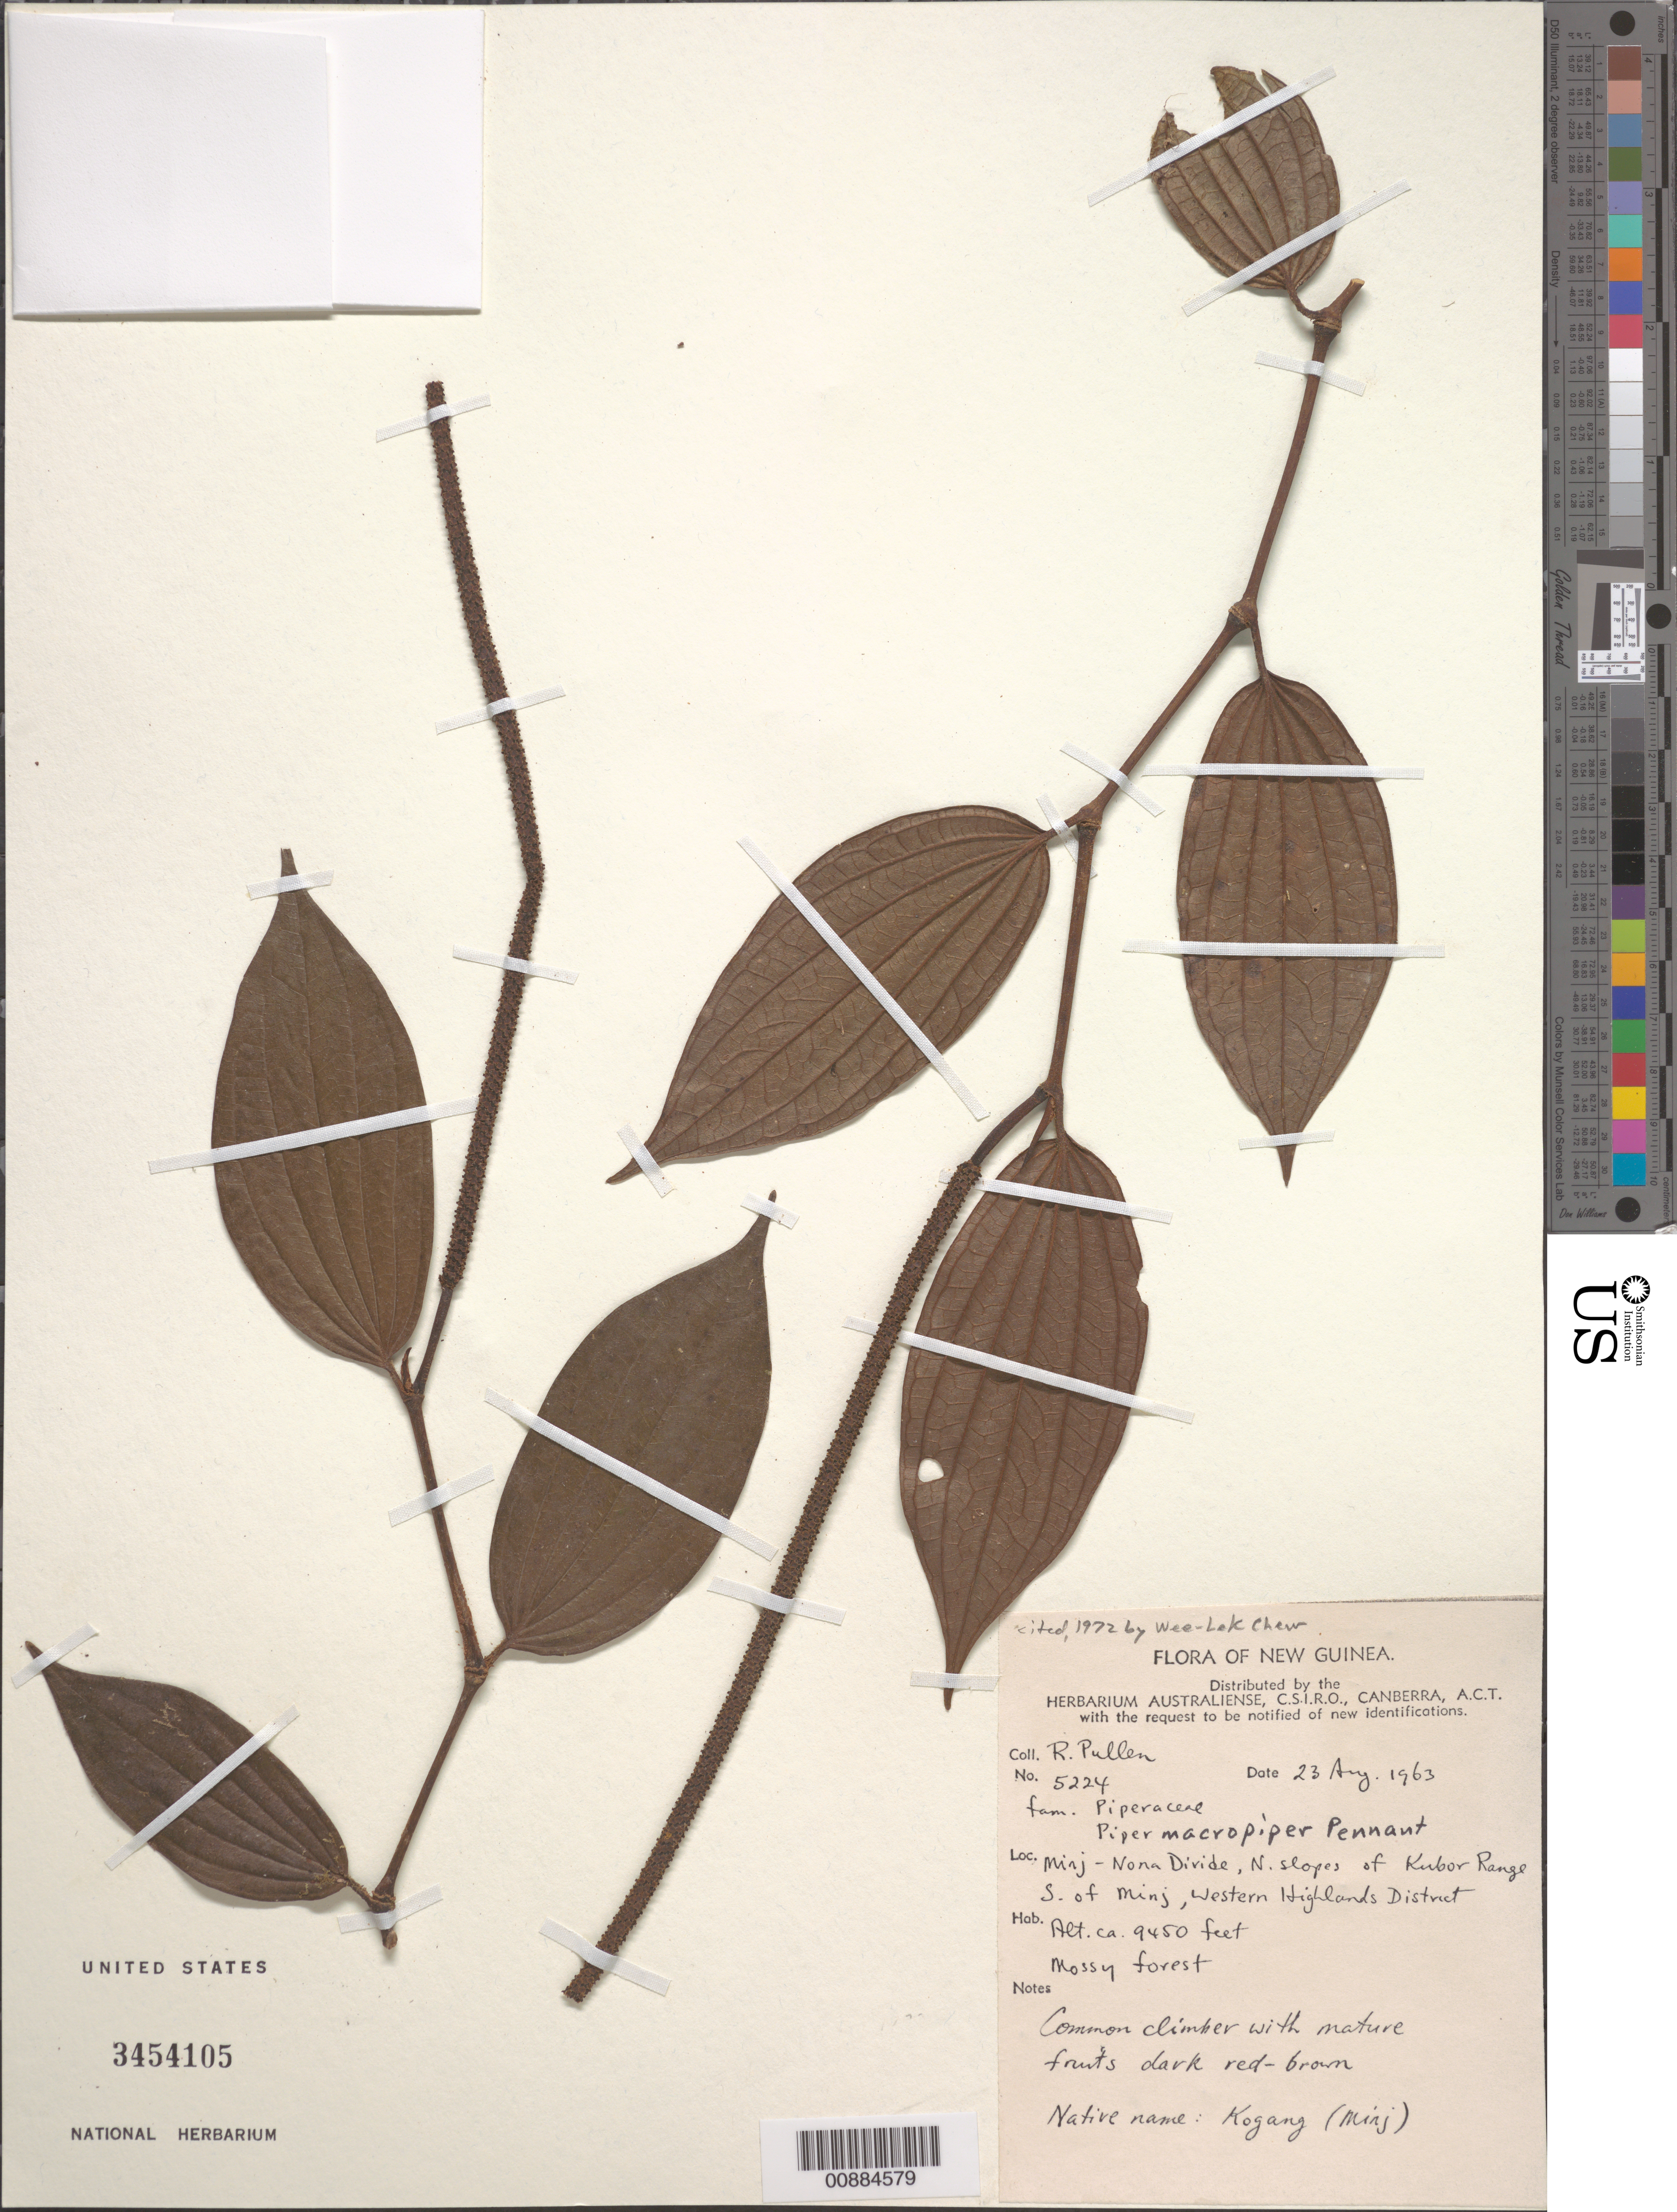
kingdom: Plantae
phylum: Tracheophyta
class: Magnoliopsida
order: Piperales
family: Piperaceae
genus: Piper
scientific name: Piper macropiper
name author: Pennant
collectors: R. Pullen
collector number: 5224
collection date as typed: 23 Aug 1963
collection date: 1963-08-23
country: Papua New Guinea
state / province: Western Highlands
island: New Guinea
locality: Minj-Nona Divide, N slopes of Kubor Range S of Minj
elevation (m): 2880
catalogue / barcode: US 3454105